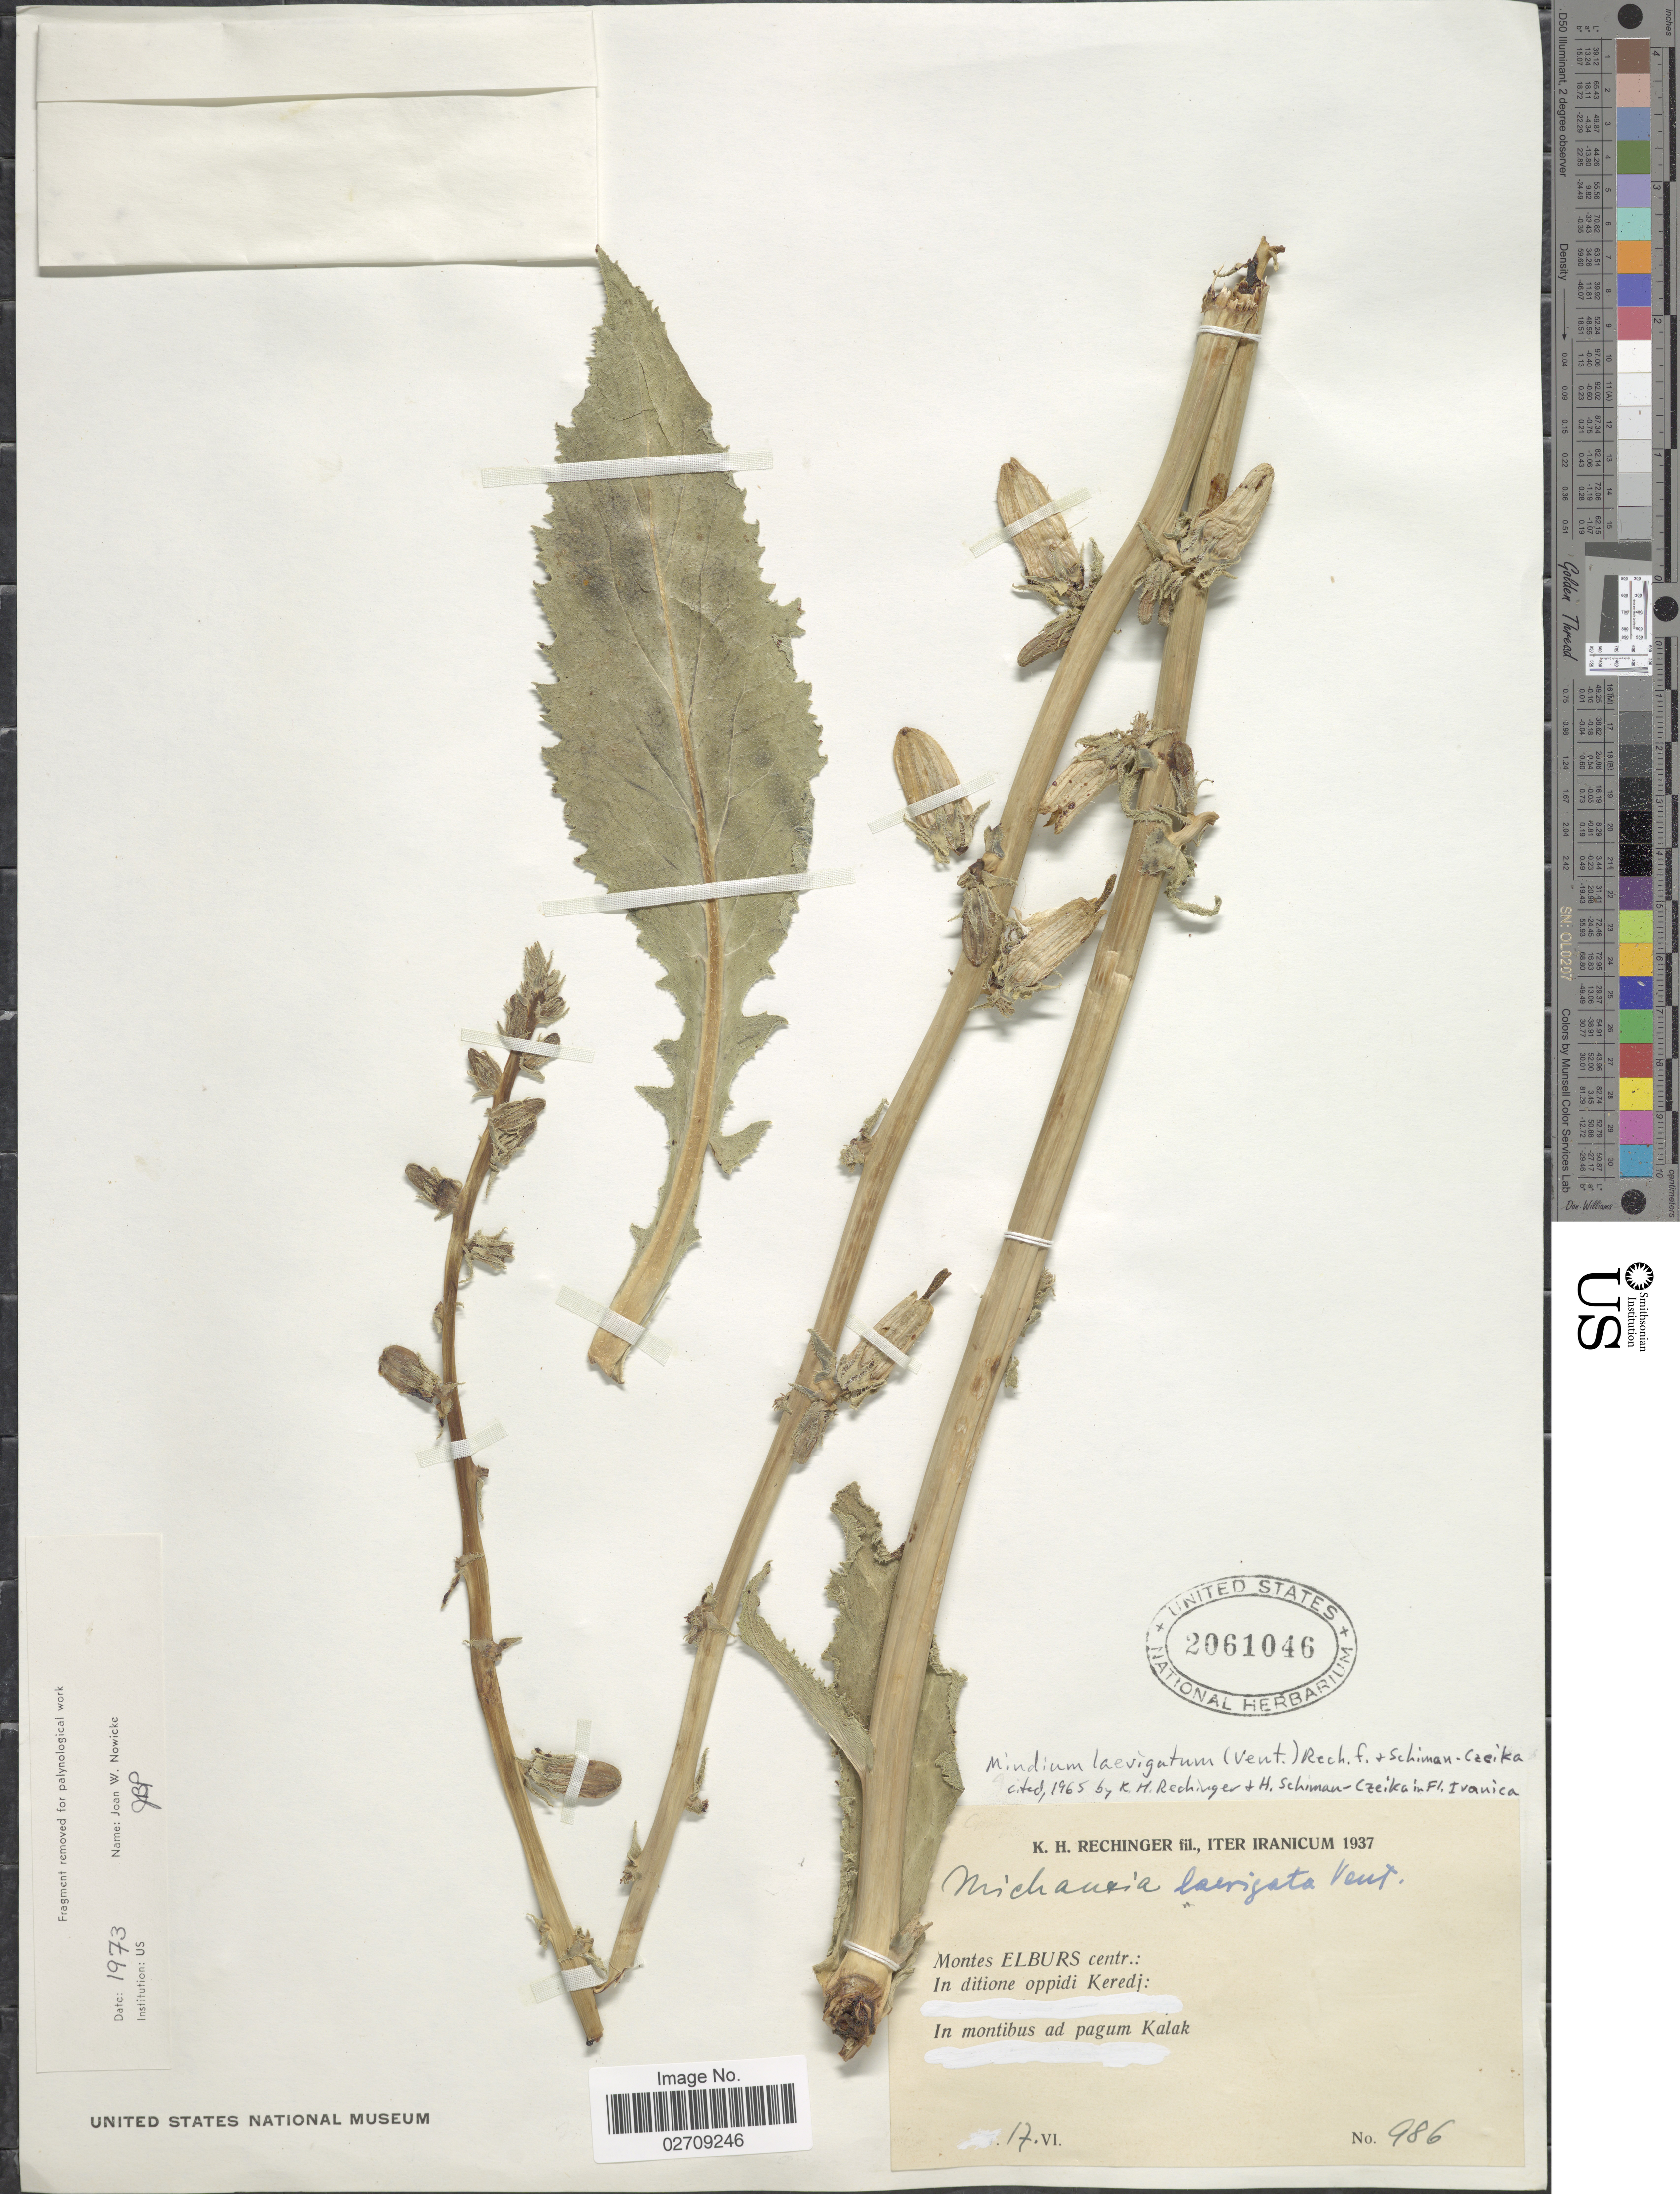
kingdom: Plantae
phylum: Tracheophyta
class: Magnoliopsida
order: Asterales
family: Campanulaceae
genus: Michauxia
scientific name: Michauxia laevigata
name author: Vent.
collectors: K. H. Rechinger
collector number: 986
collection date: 1937-06-17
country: Iran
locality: Iranicum. Montes Elburs centr.: In ditione oppidi Keredj. In montibus ad pagum Kalak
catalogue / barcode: US 2061046